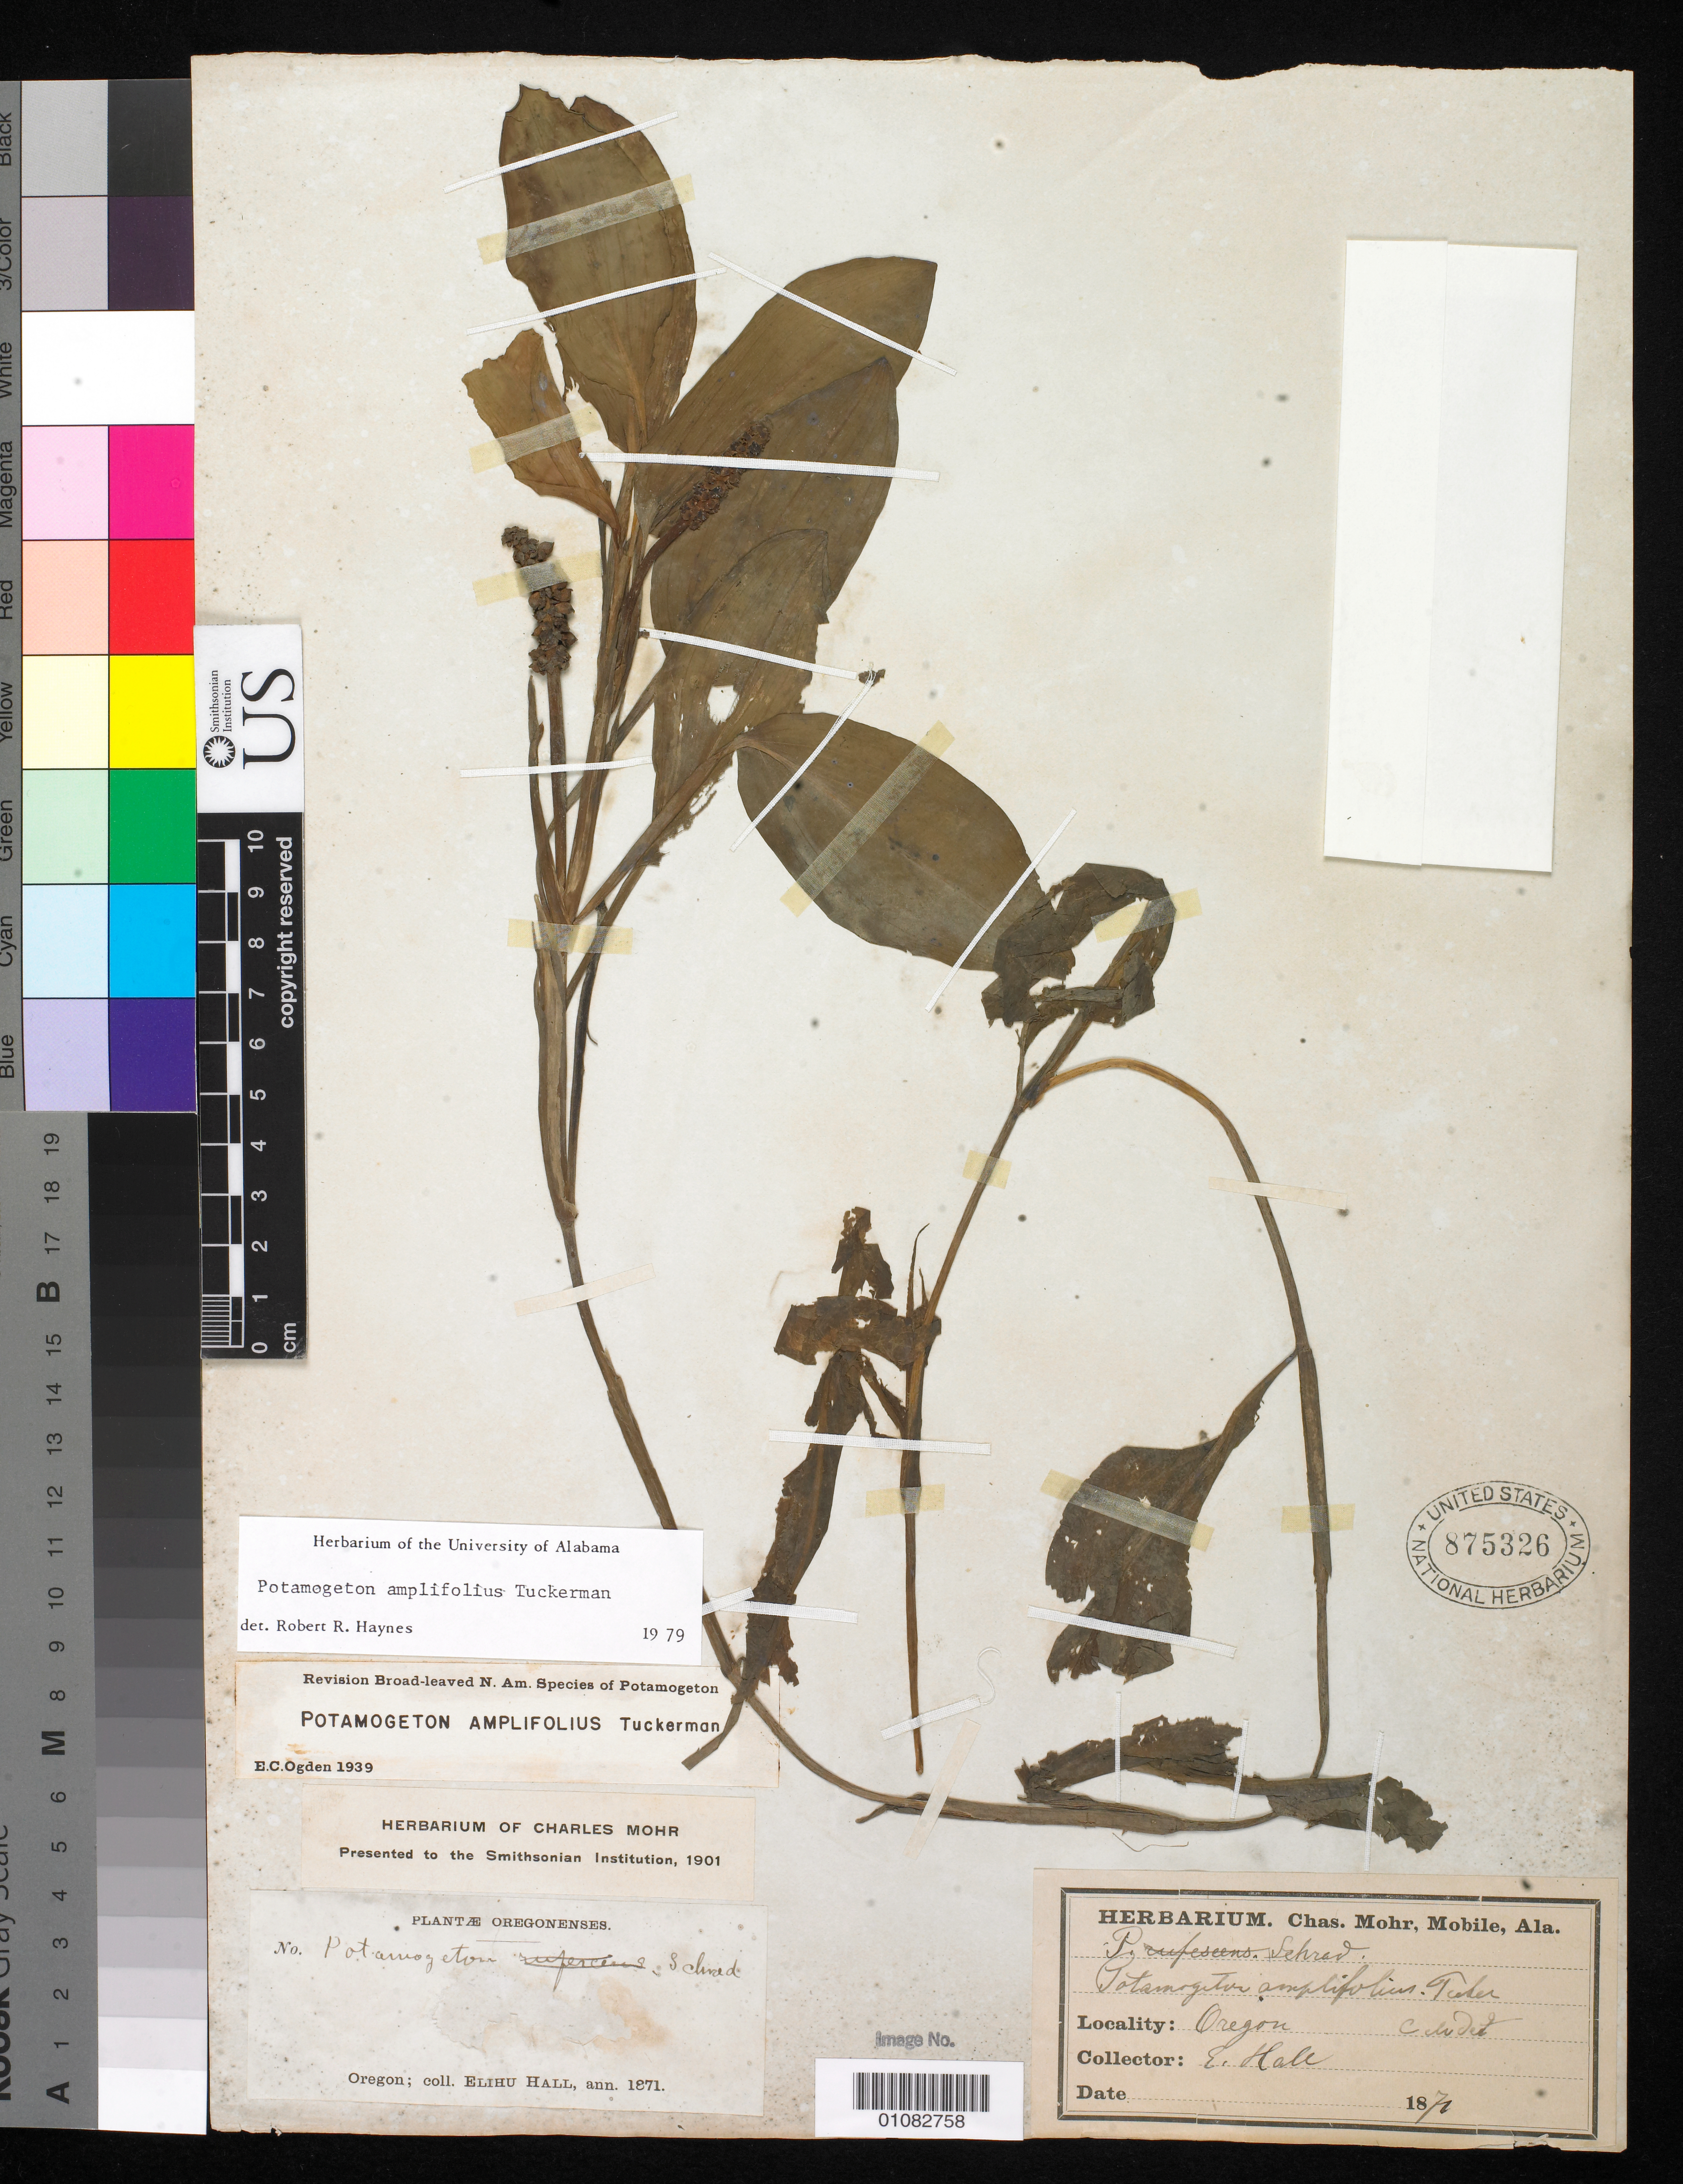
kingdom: Plantae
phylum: Tracheophyta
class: Liliopsida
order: Alismatales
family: Potamogetonaceae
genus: Potamogeton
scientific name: Potamogeton amplifolius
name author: Tuckerm.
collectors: E. Hall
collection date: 1871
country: United States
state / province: Oregon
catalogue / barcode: US 875326